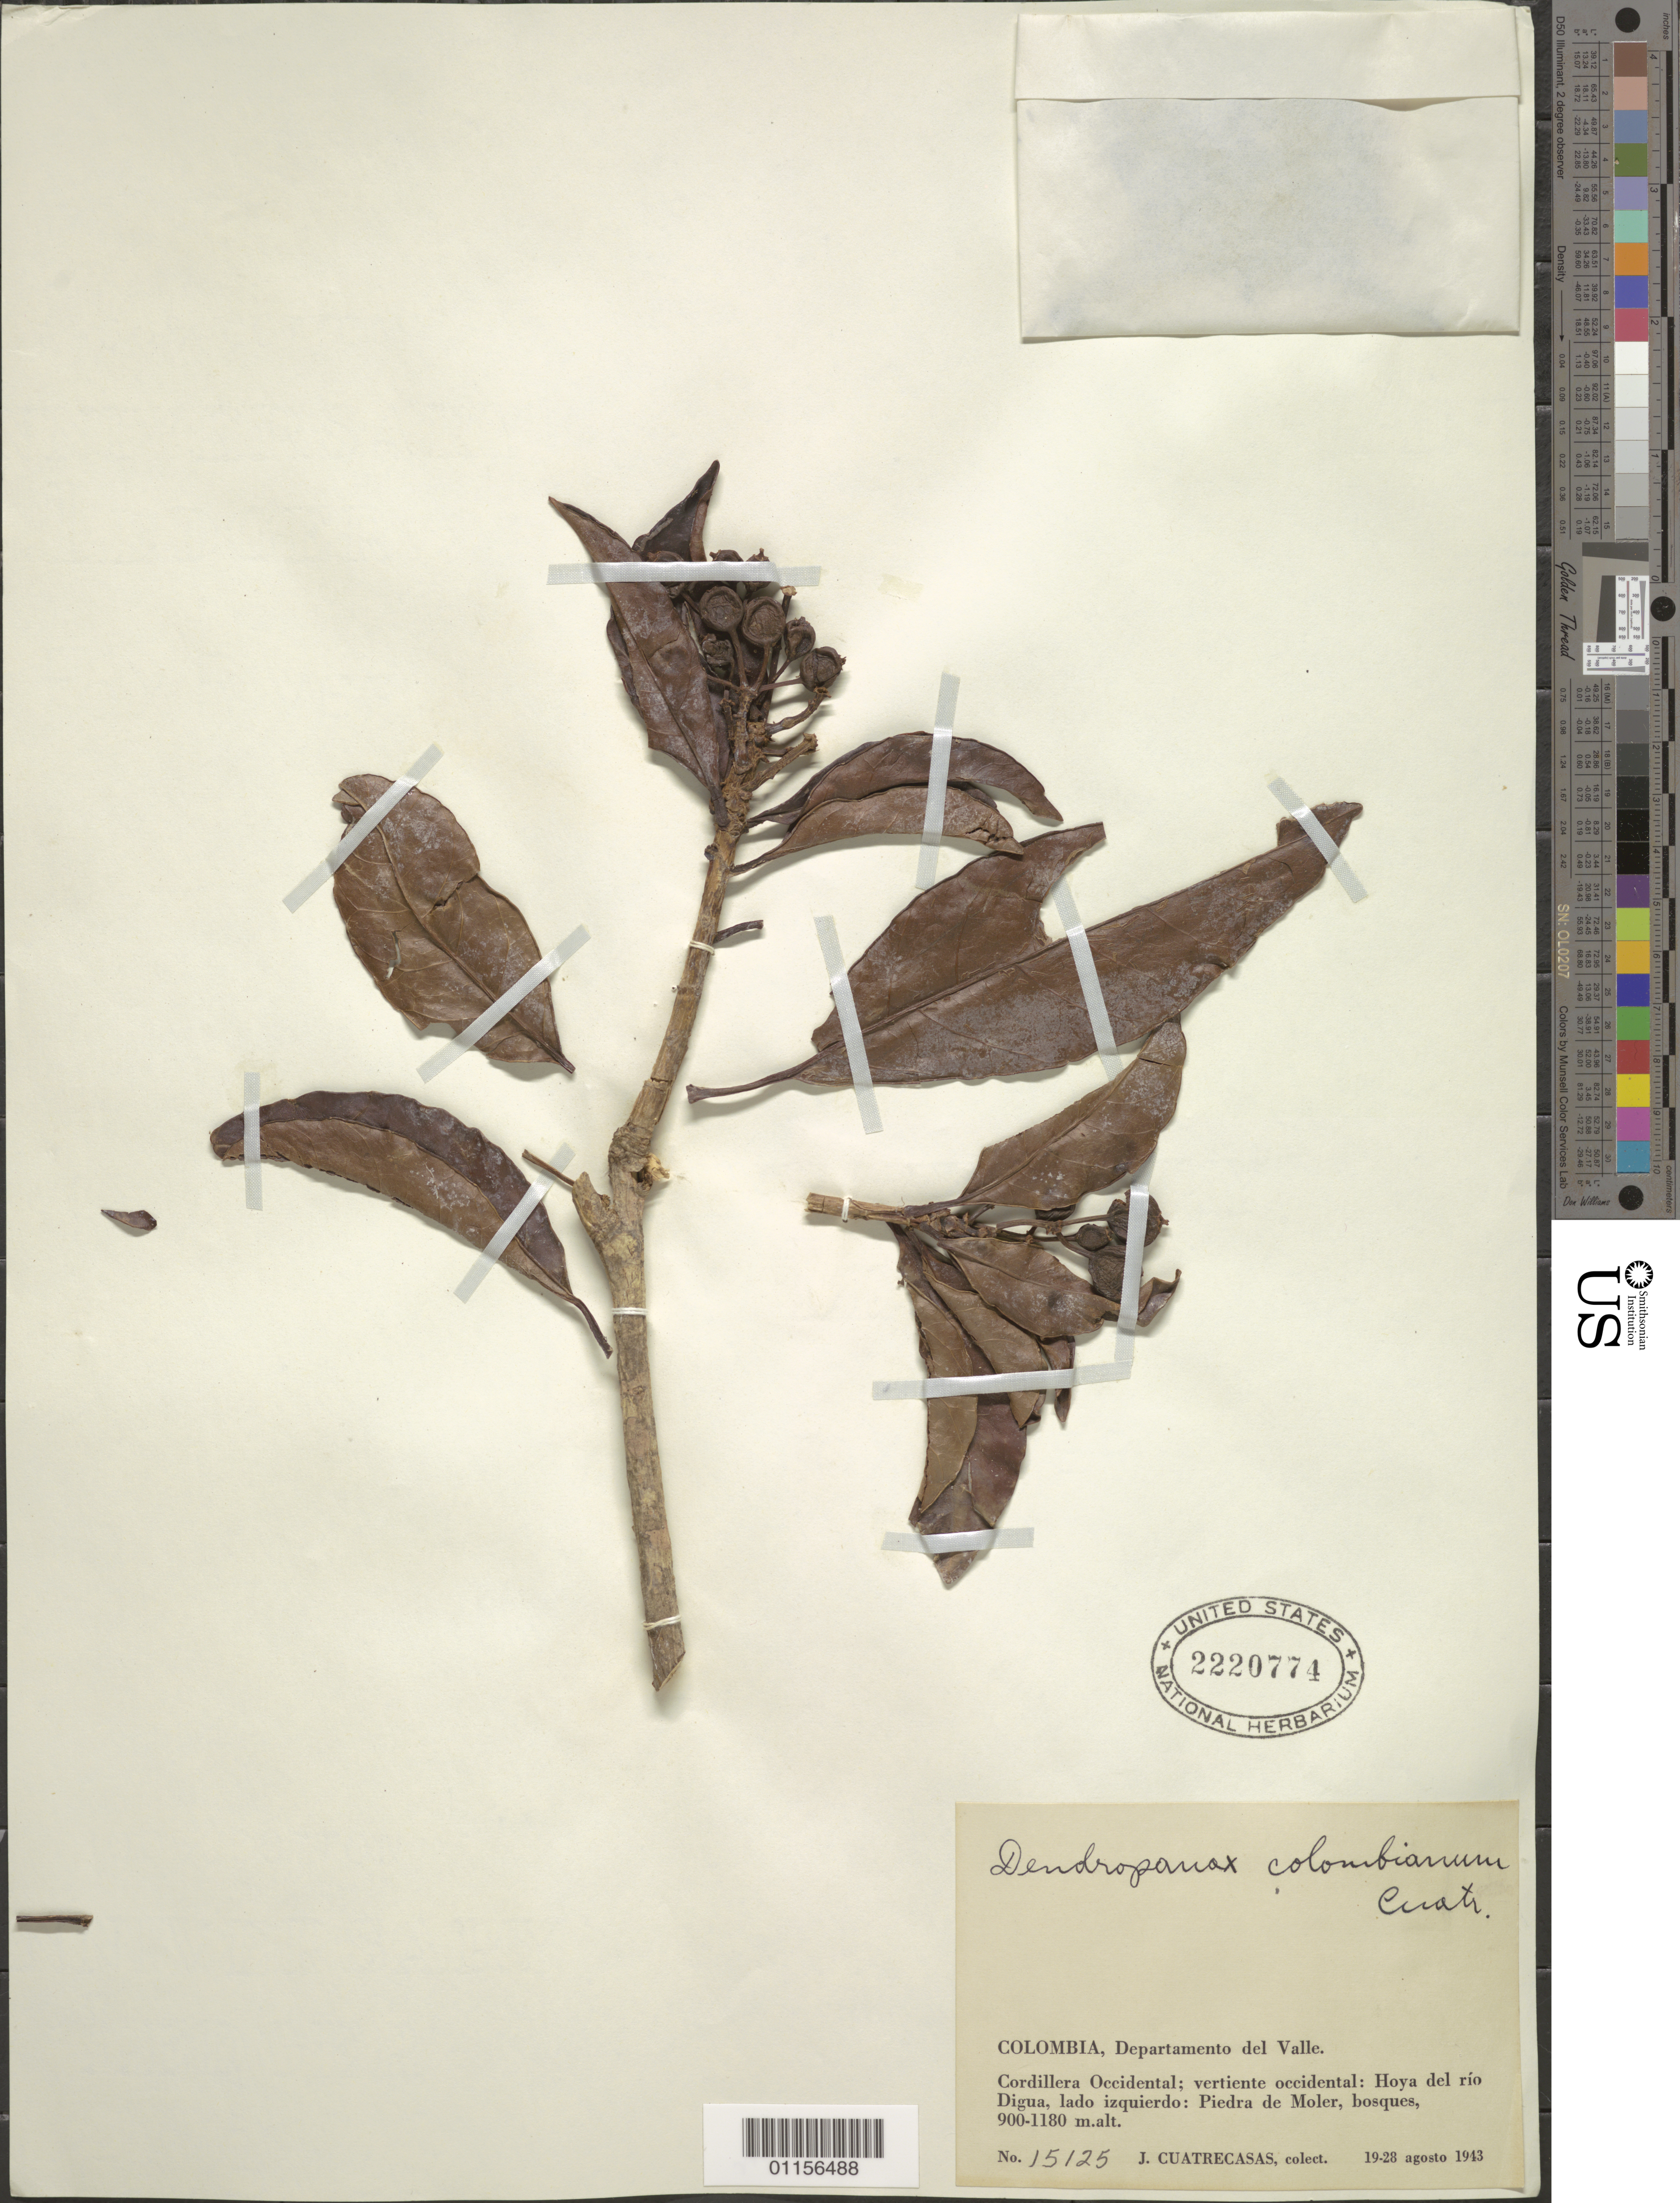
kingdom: Plantae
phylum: Tracheophyta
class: Magnoliopsida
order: Apiales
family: Araliaceae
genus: Dendropanax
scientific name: Dendropanax colombianus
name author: Cuatrec.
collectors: J. Cuatrecasas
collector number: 15125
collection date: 1943-08-19/1943-08-28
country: Colombia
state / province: Valle del Cauca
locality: Cordillera Occidental, vertiente occidental: Hoya del rio Digua, lado izquierdo: Piedra de Moler, bosques.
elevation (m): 900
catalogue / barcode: US 2220774